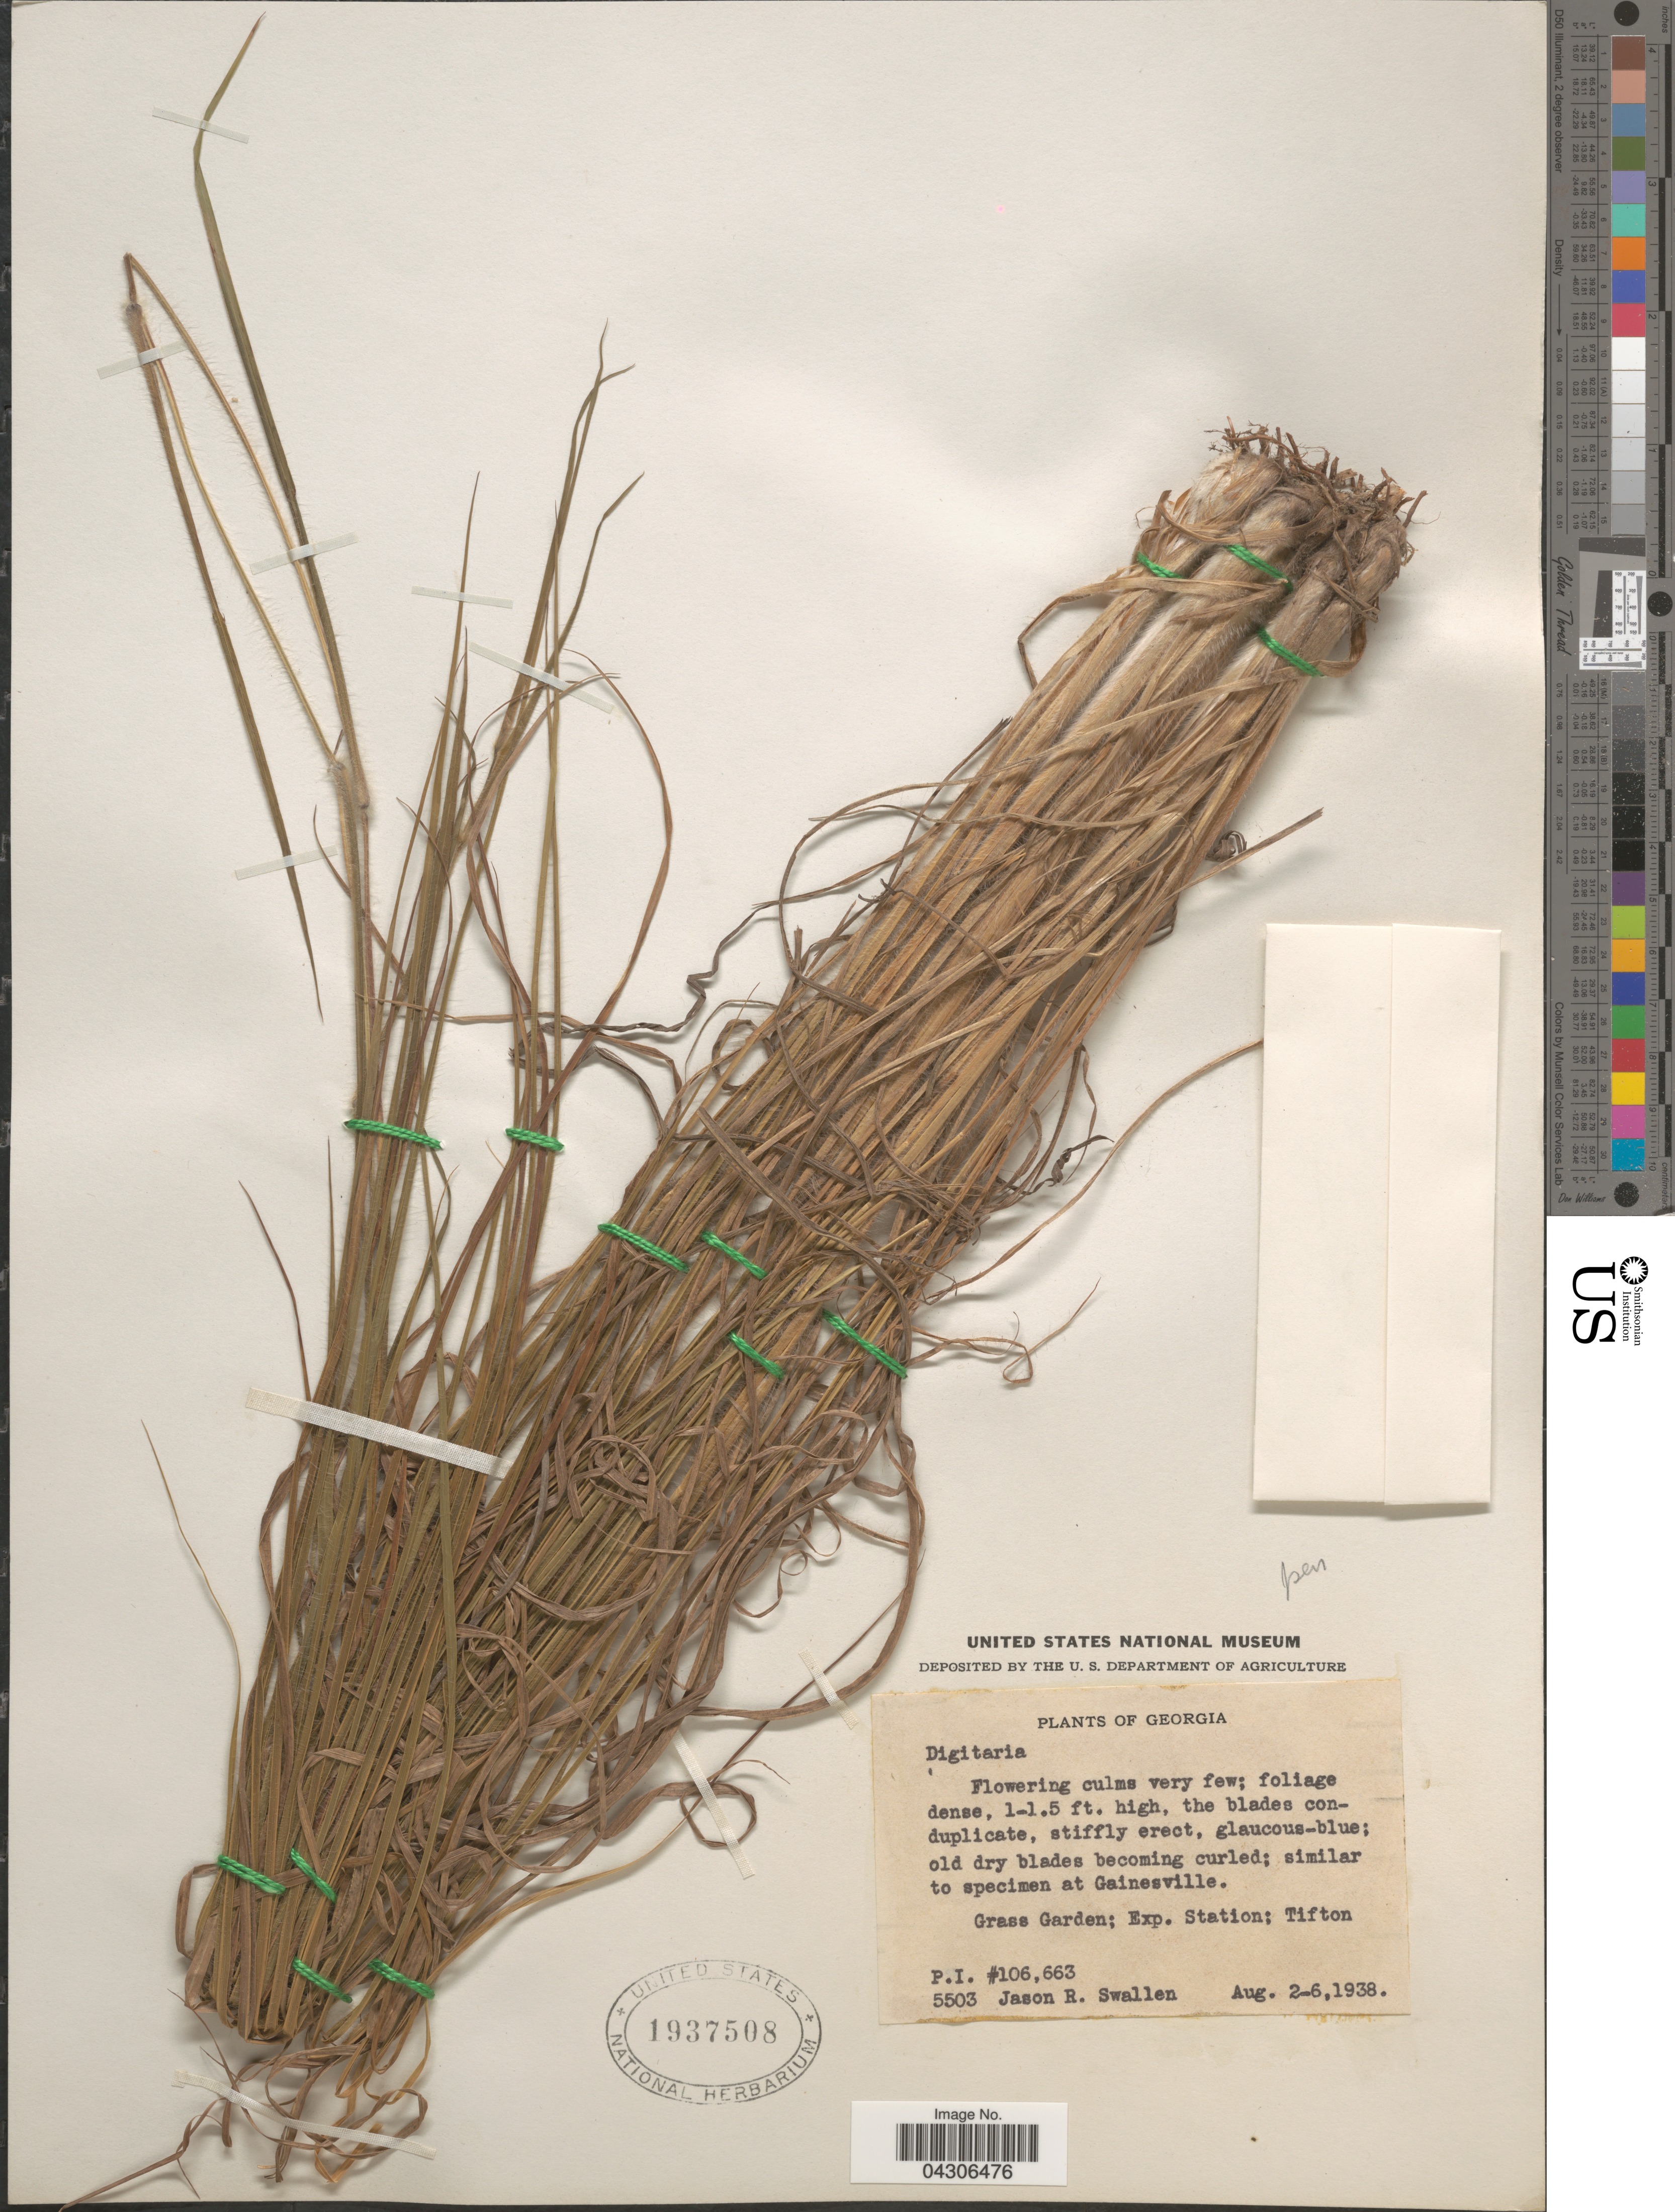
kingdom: Plantae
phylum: Tracheophyta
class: Liliopsida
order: Poales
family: Poaceae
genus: Digitaria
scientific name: Digitaria sp.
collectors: J. R. Swallen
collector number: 5503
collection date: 1938-08-02/1938-08-06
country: United States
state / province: Georgia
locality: Grass Garden; Exp. Station; Tifton.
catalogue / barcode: US 1937508